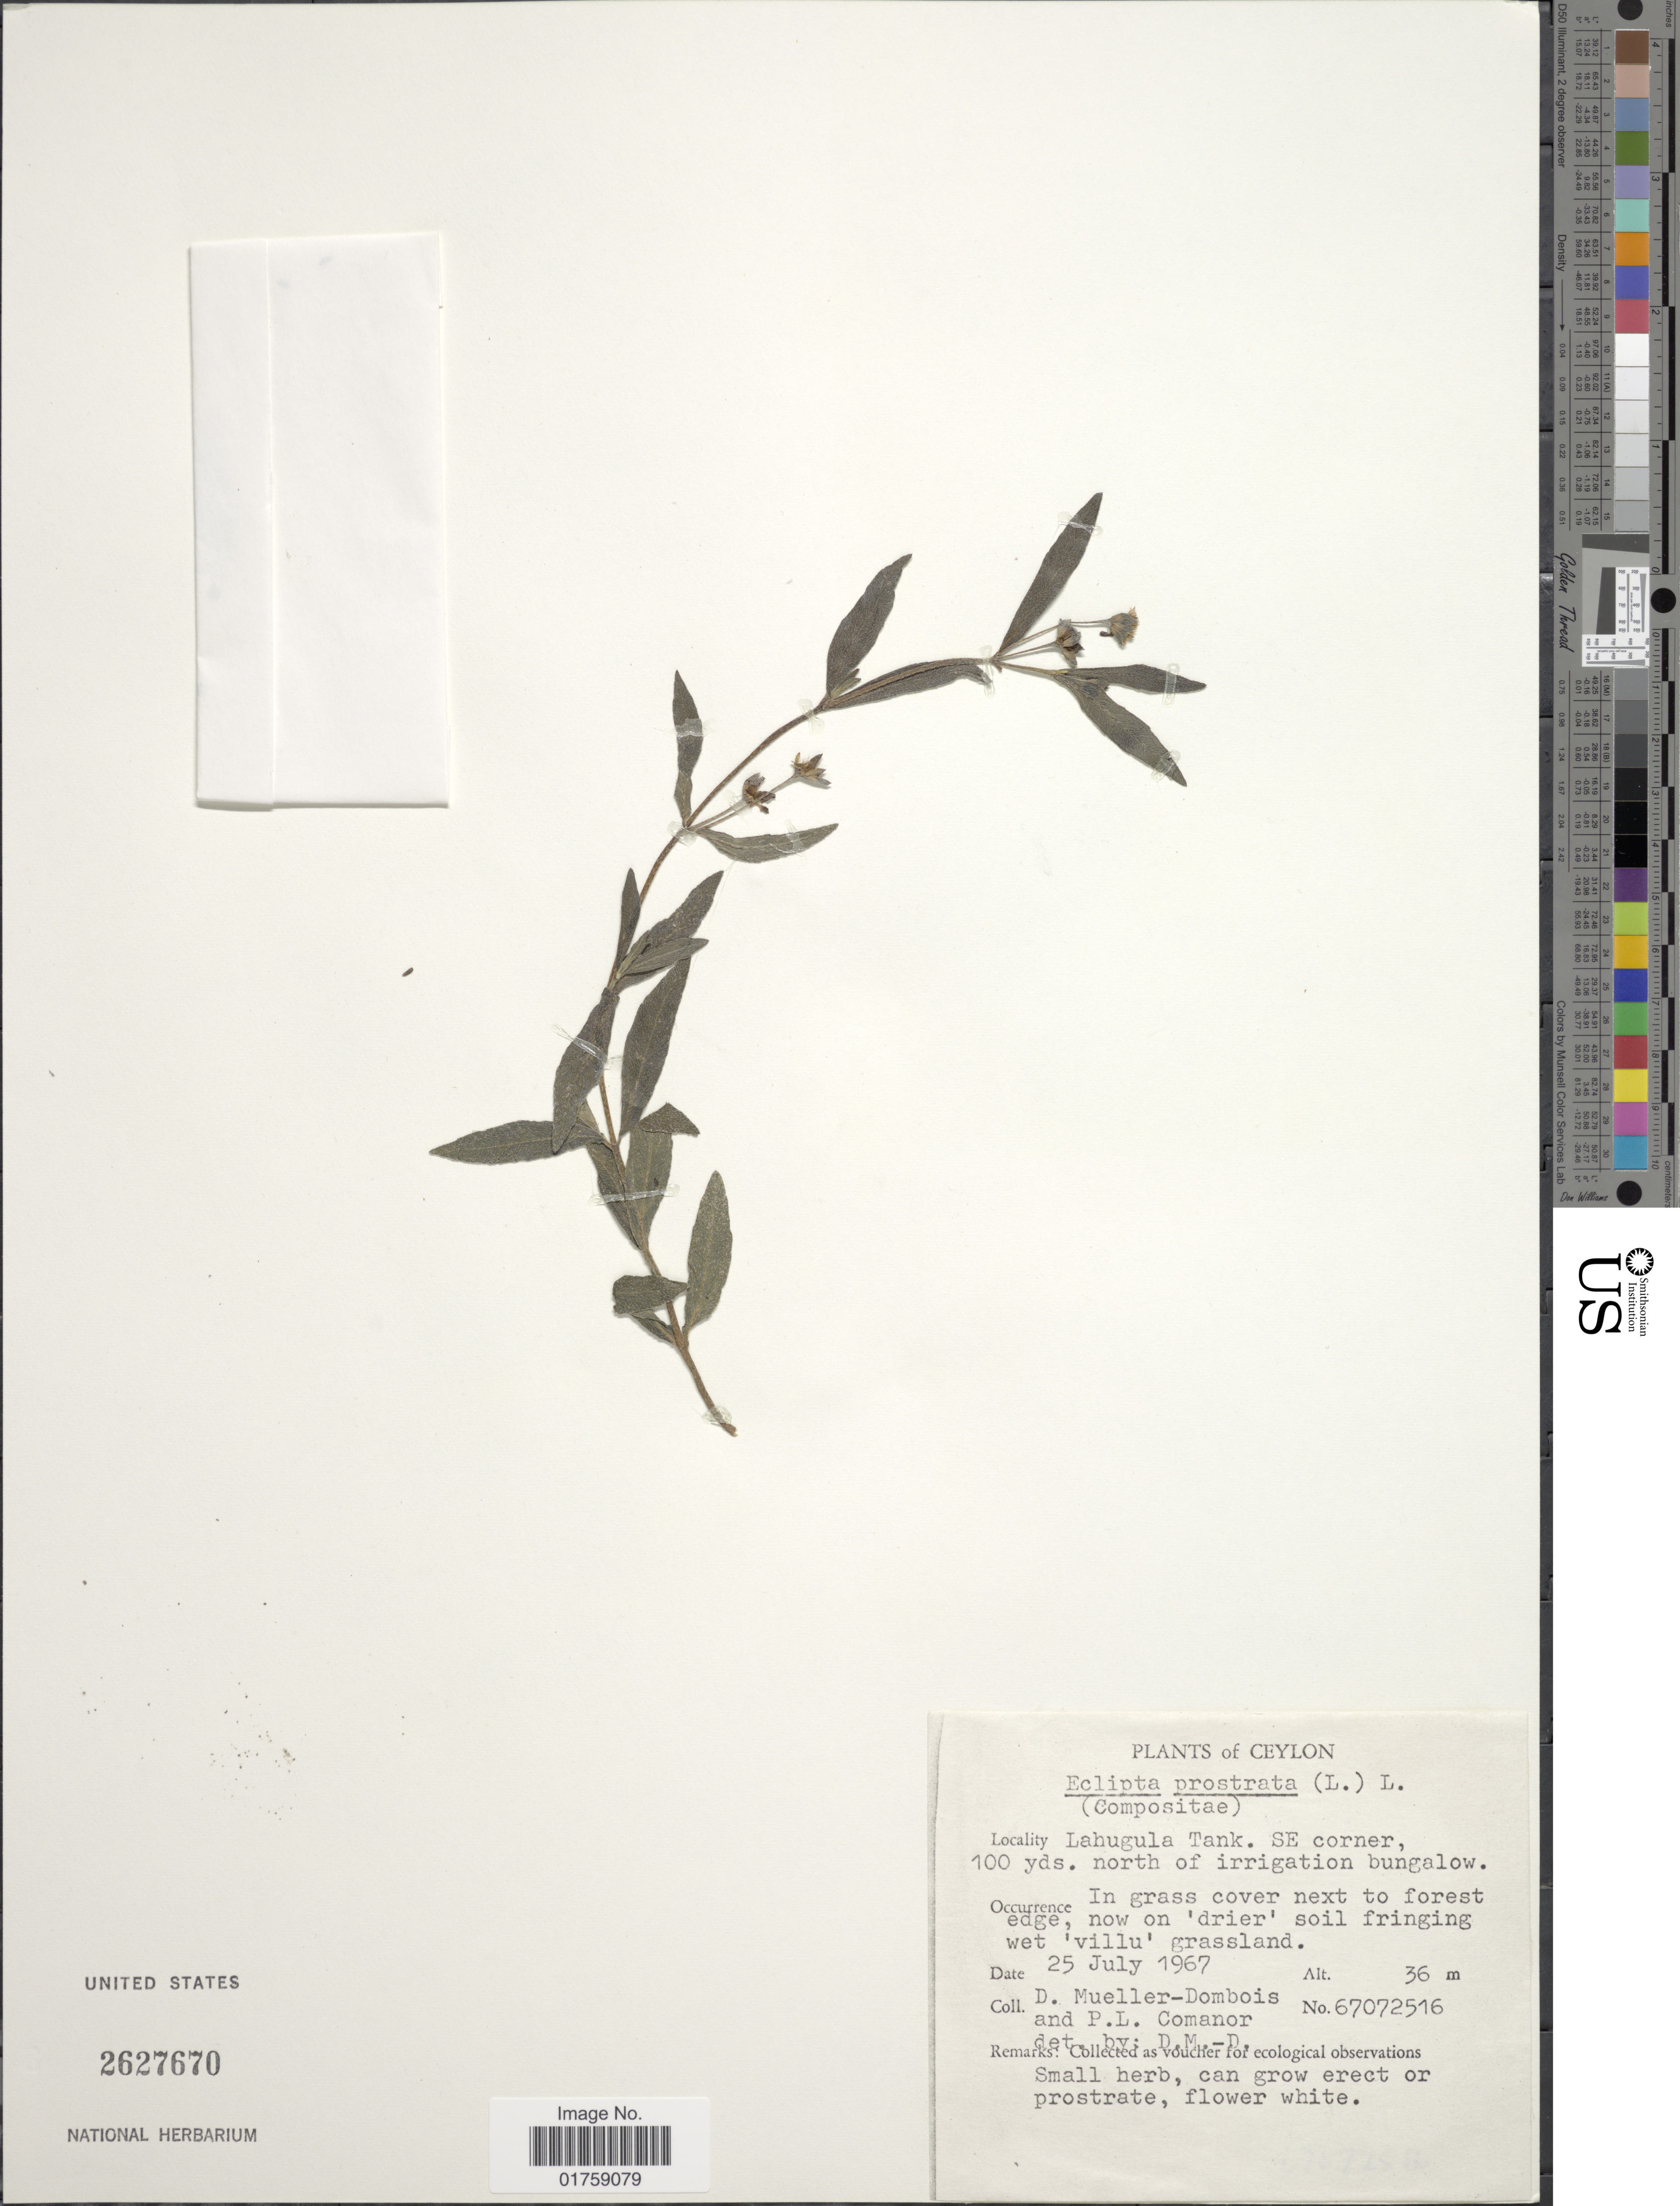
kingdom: Plantae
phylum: Tracheophyta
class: Magnoliopsida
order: Asterales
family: Asteraceae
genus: Eclipta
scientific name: Eclipta prostrata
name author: (L.) L.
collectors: D. Mueller-Dombois & P. Comanor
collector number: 67072516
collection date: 1967-07-25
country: Sri Lanka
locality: Ceylon. Lahugula Tank. SE corner, 100 yds. north of irrigation bungalow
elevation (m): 36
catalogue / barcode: US 2627670